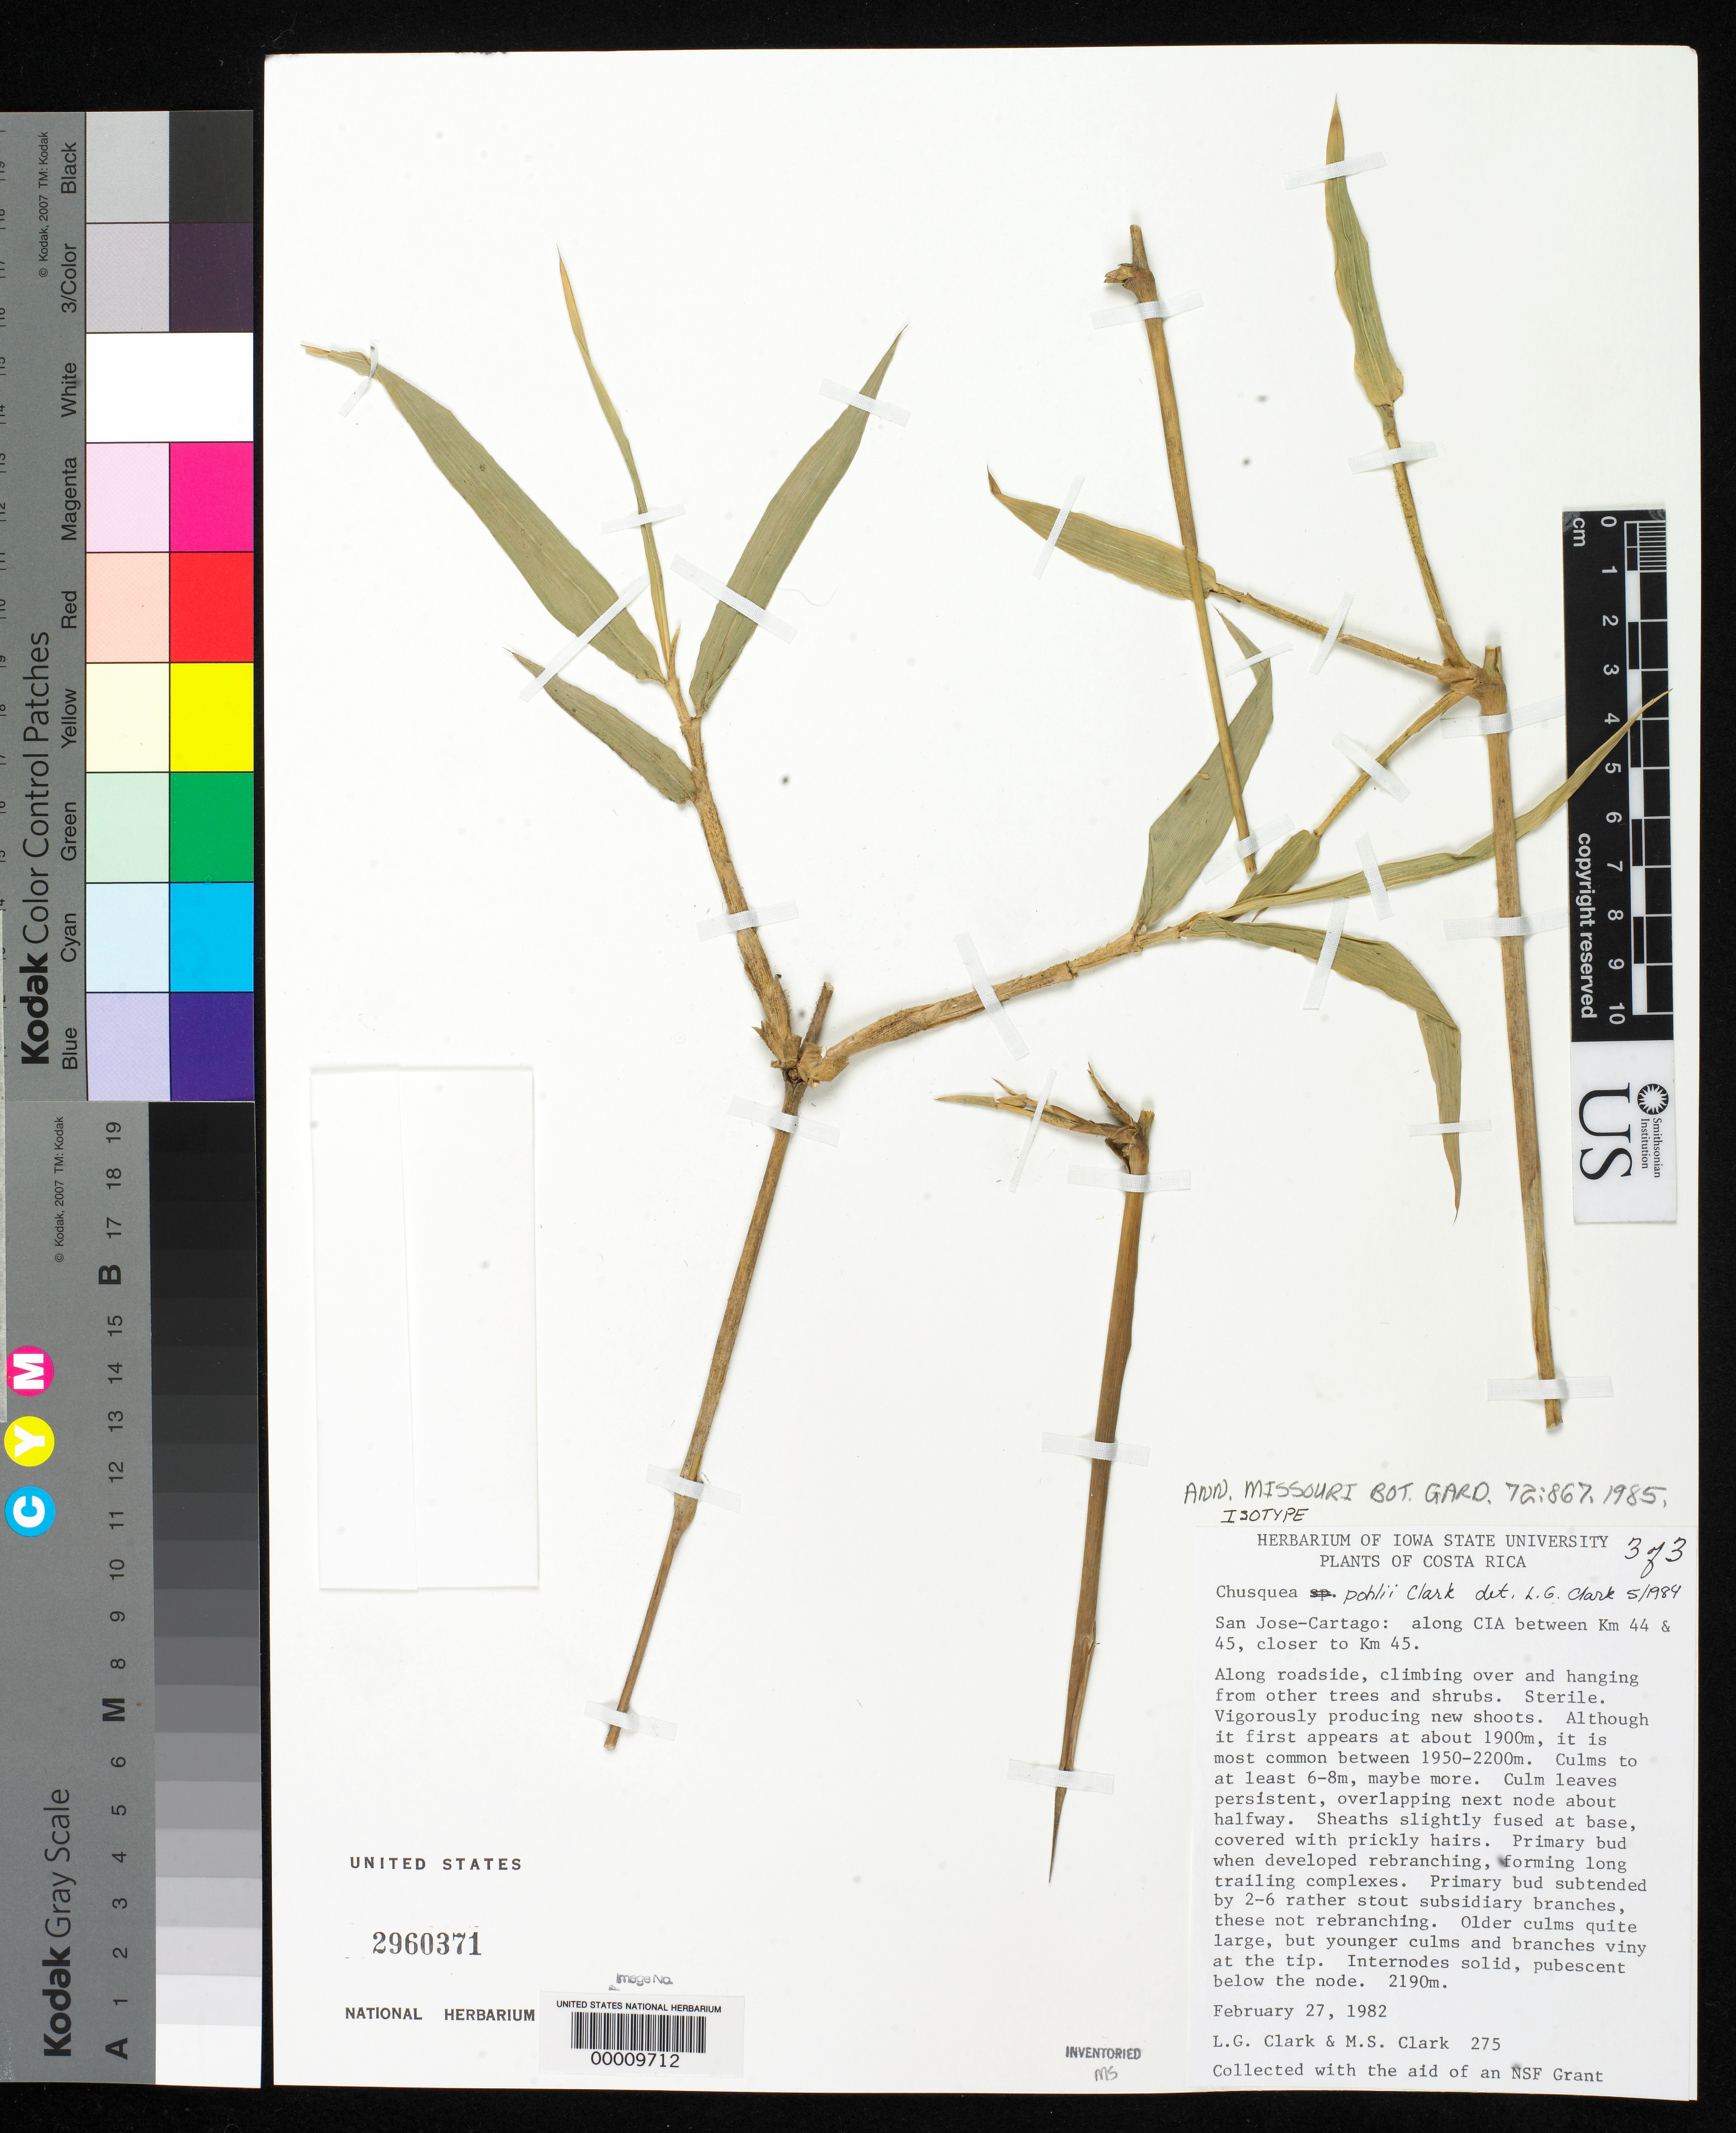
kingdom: Plantae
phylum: Tracheophyta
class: Liliopsida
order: Poales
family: Poaceae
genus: Chusquea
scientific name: Chusquea pohlii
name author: L.G. Clark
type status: Isotype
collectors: L. G. Clark & M. S. Clark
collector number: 275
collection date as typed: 27 Feb 1982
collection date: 1982-02-27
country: Costa Rica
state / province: San José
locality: Along CIA between km 44 & 45, closer to km 45.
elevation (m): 2190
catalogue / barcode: US 2960371